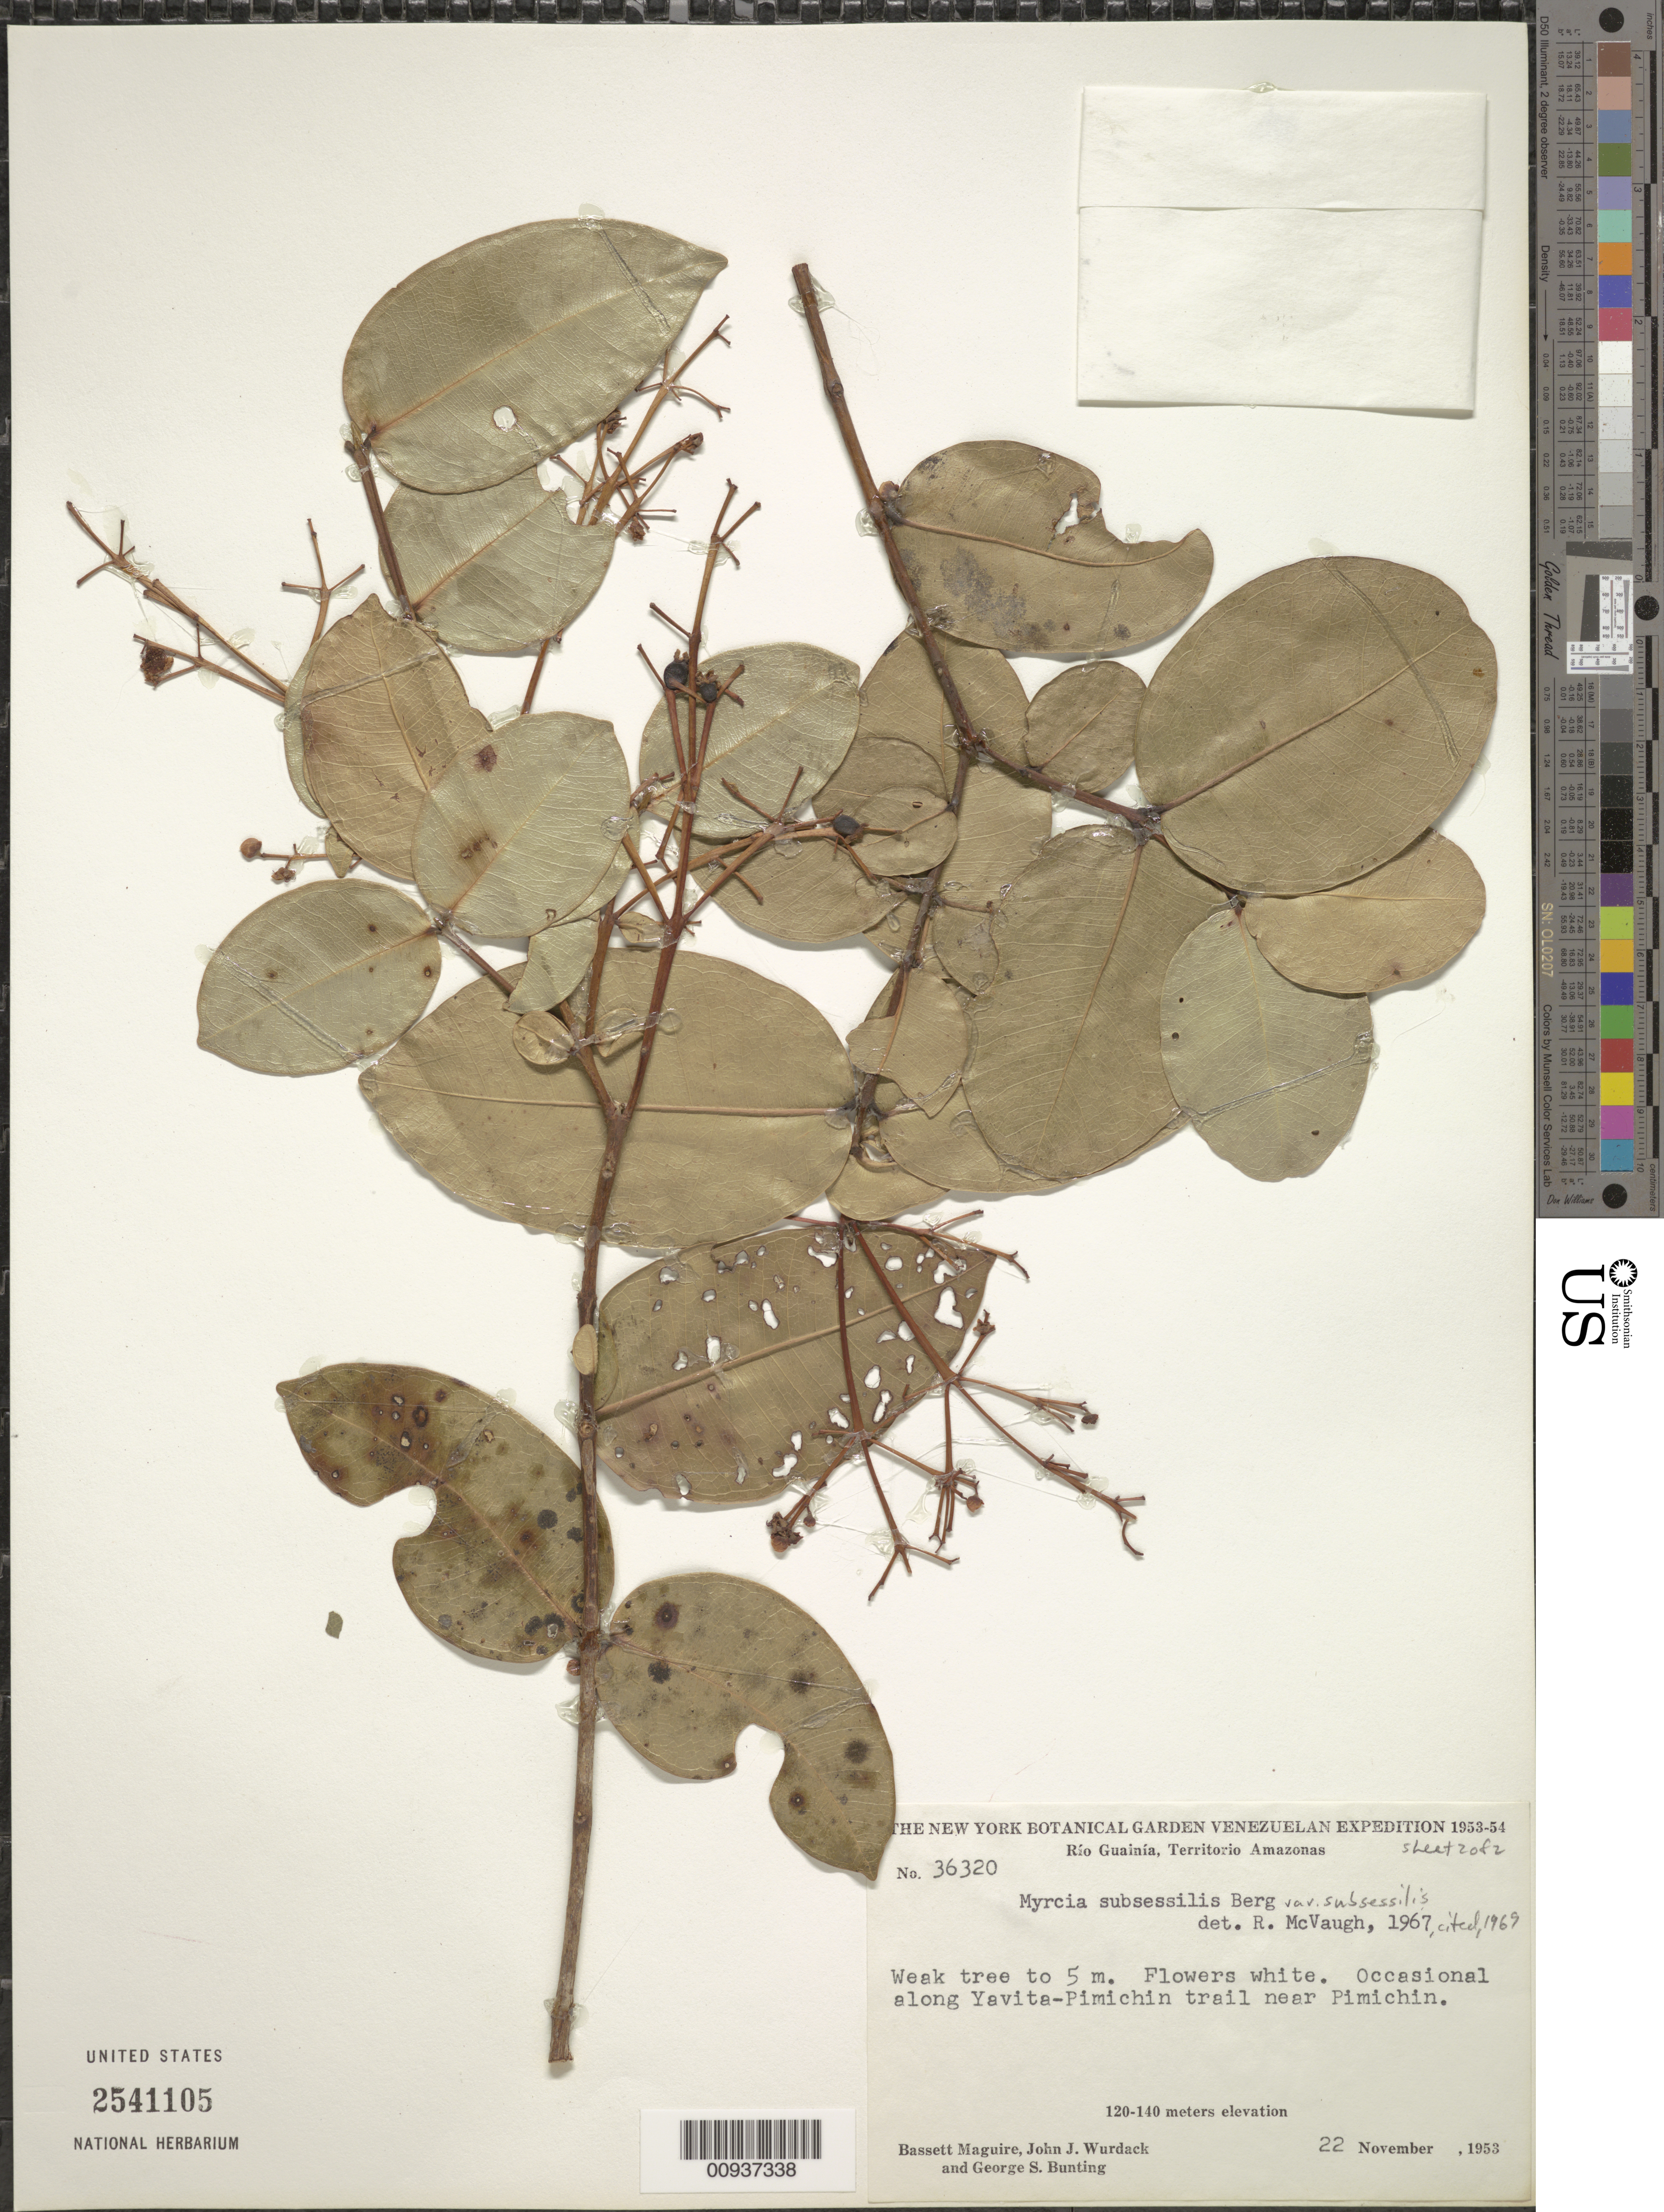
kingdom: Plantae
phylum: Tracheophyta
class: Magnoliopsida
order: Myrtales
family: Myrtaceae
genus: Myrcia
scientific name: Myrcia subsessilis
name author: O. Berg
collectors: B. Maguire, J. J. Wurdack & G. S. Bunting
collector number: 36320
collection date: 1953-11-22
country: Venezuela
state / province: Amazonas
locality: Río Guainía, Territorio Amazonas. Occasional along Yavita-Pimichin trail near Pimichin.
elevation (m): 120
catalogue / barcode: US 2541105